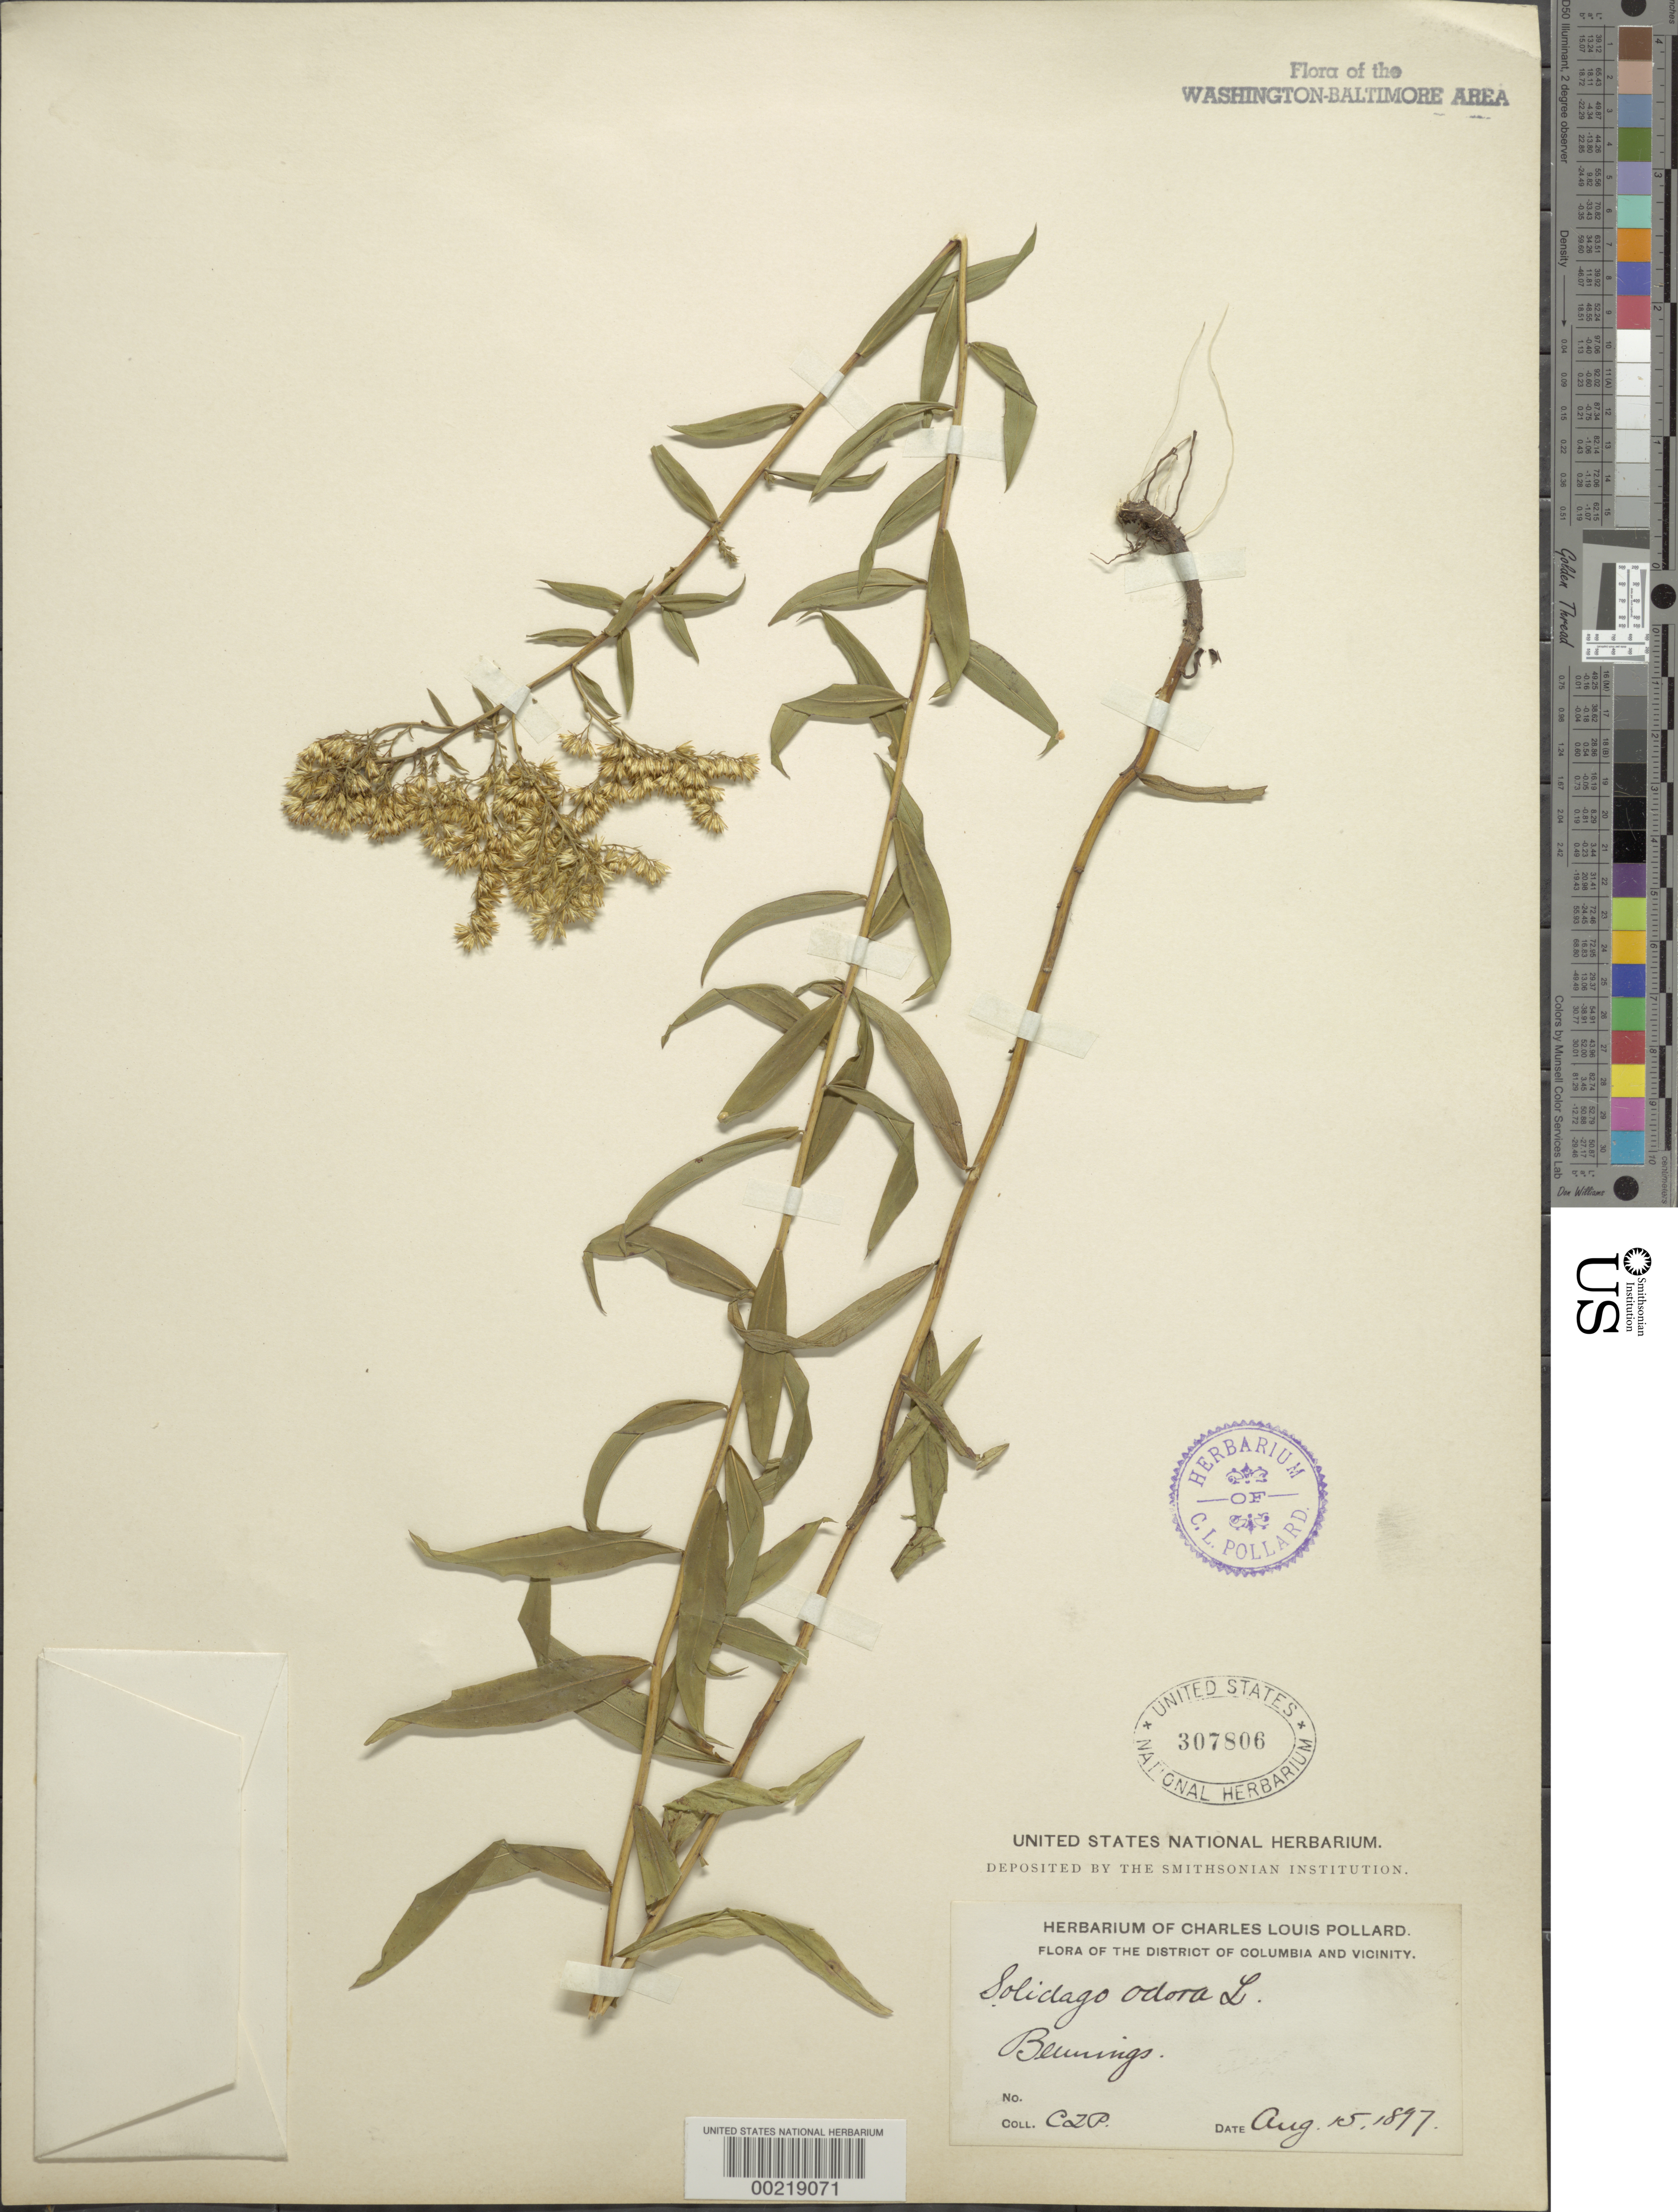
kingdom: Plantae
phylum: Tracheophyta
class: Magnoliopsida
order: Asterales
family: Asteraceae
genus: Solidago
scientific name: Solidago odora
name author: Aiton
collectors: C. L. Pollard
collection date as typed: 15 Aug 1897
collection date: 1897-08-15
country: United States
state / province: District of Columbia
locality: Bennings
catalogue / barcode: US 307806